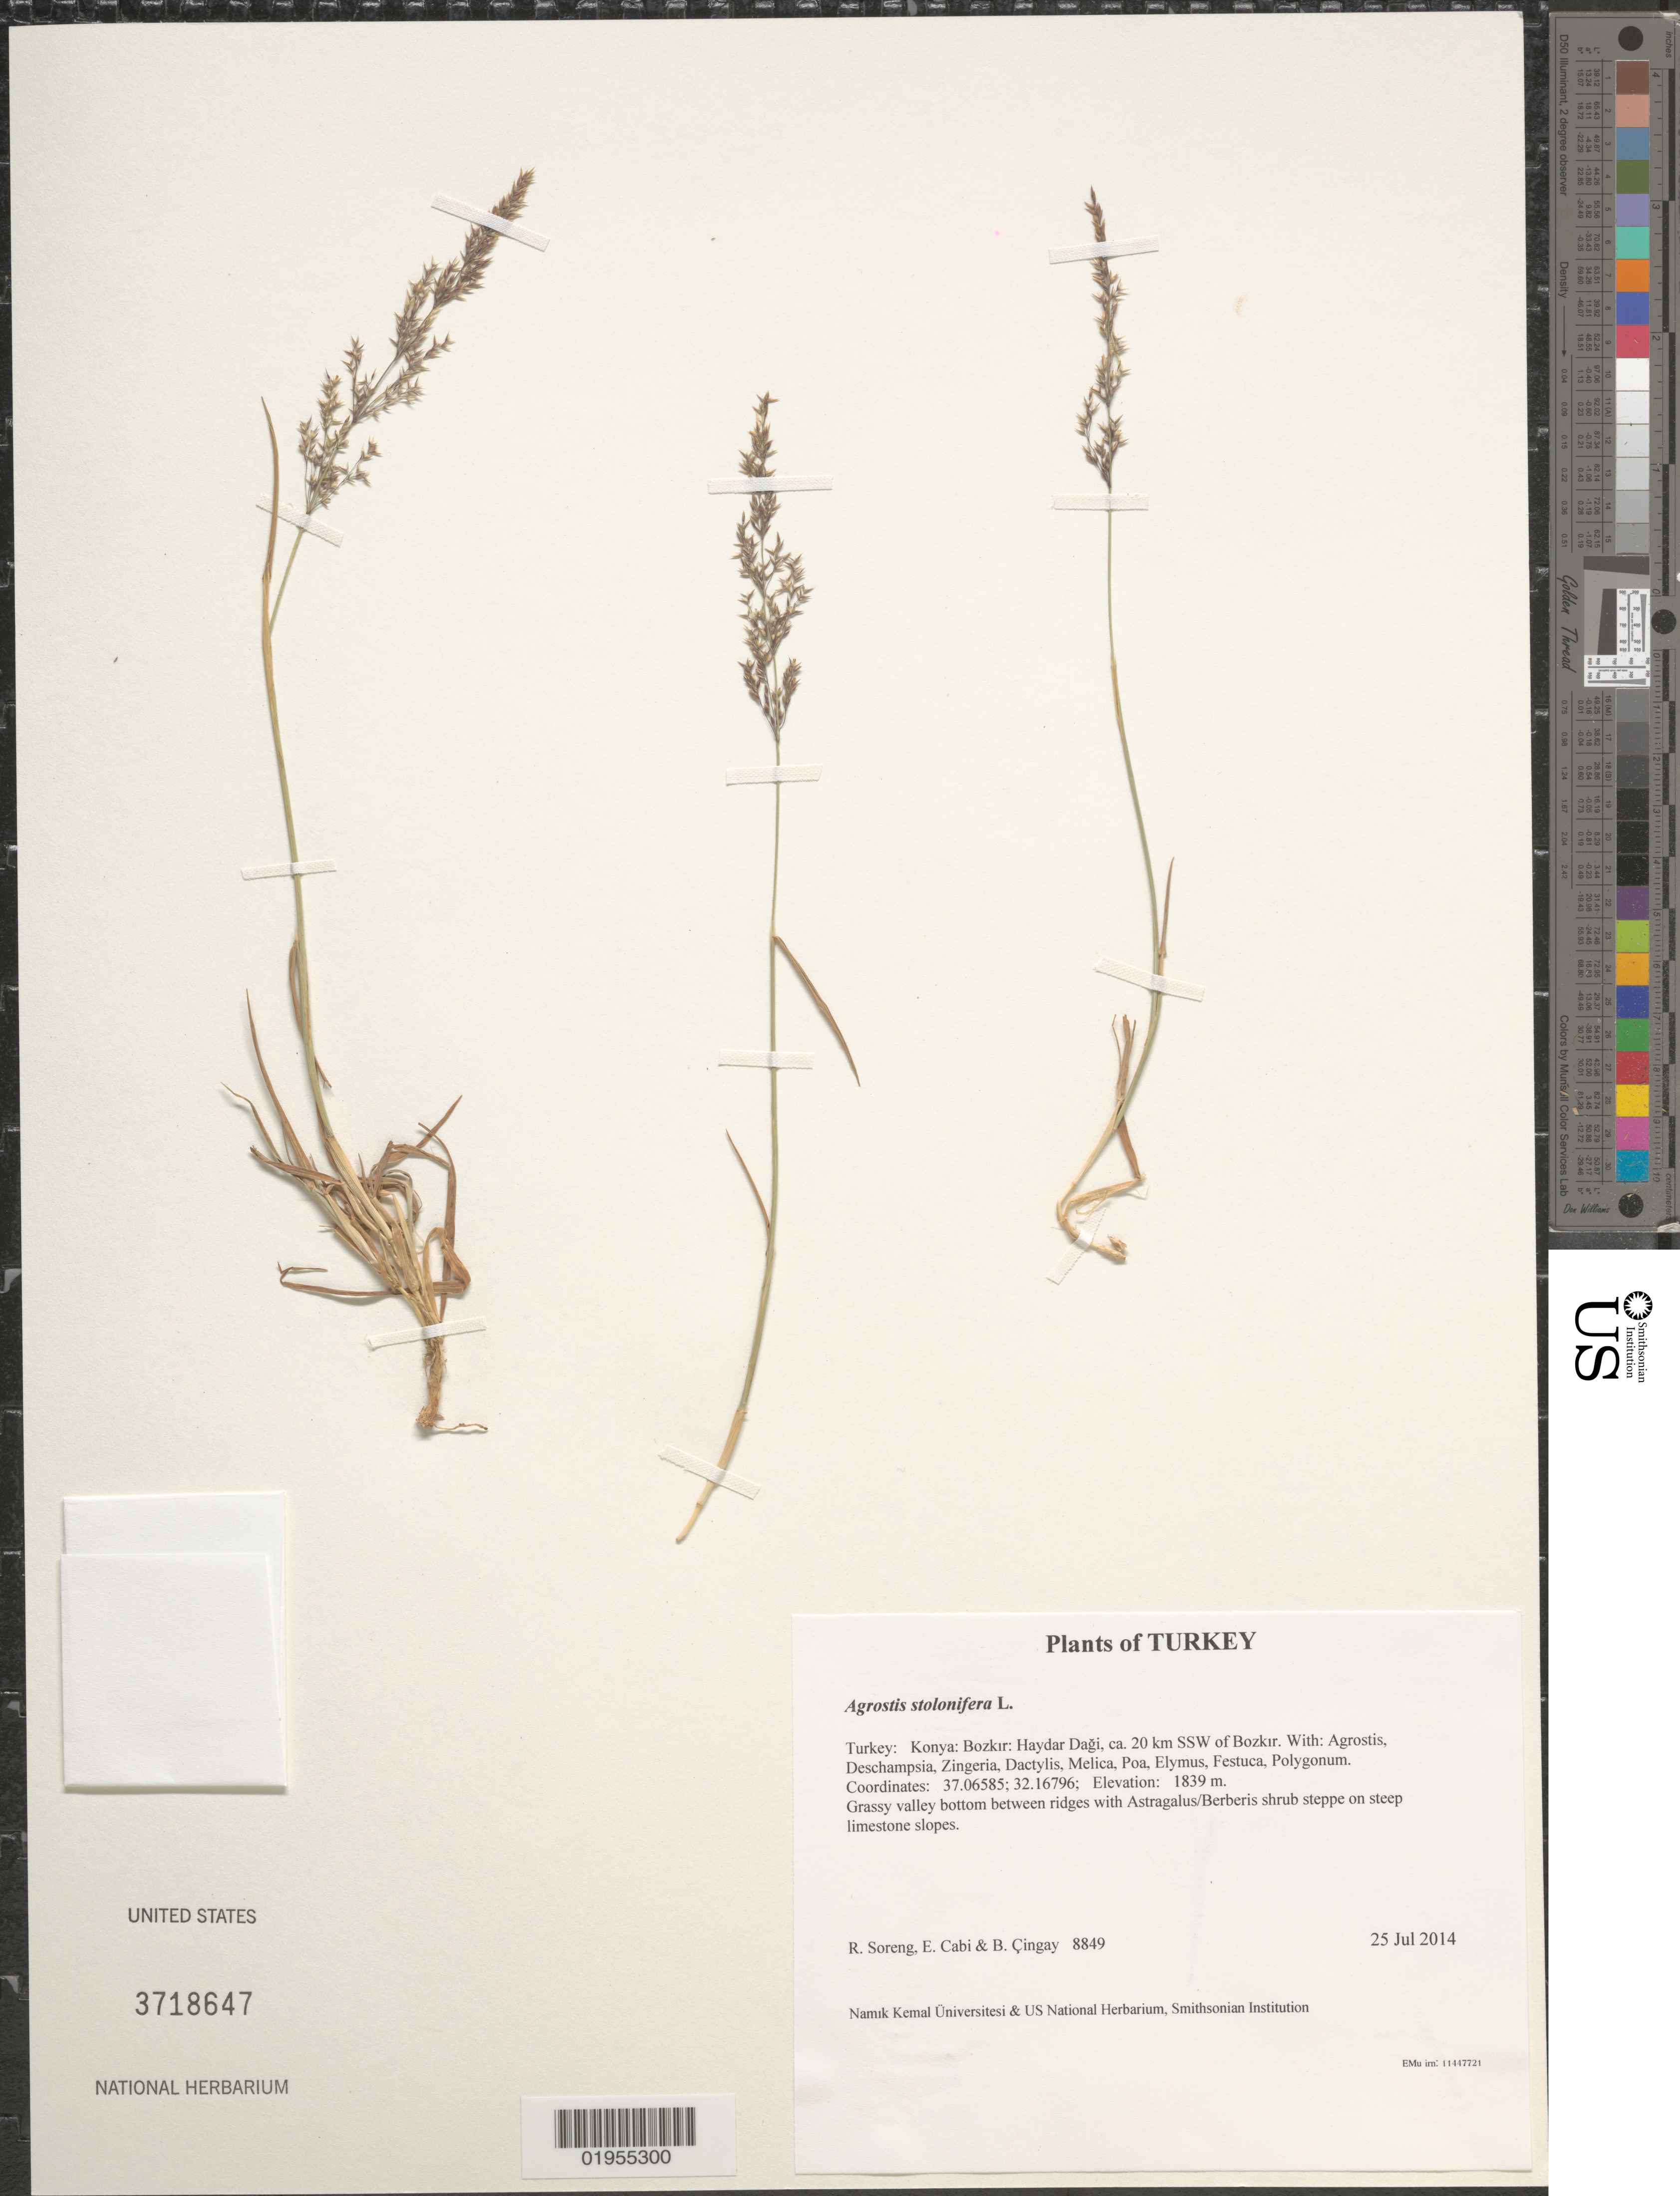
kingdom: Plantae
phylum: Tracheophyta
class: Liliopsida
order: Poales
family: Poaceae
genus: Agrostis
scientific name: Agrostis stolonifera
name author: L.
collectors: R. J. Soreng, E. Cabi & B. Çıngay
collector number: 8849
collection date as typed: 25 Jul 2014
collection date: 2014-07-25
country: Turkey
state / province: Konya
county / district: Bozkir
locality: Haydar Dagi, ca. 20 km SSW of Bozkir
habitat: Grassy valley bottom between ridges with Astragalus/Berberis shrub steppe on steep limestone slopes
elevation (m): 1839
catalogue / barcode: US 3718647